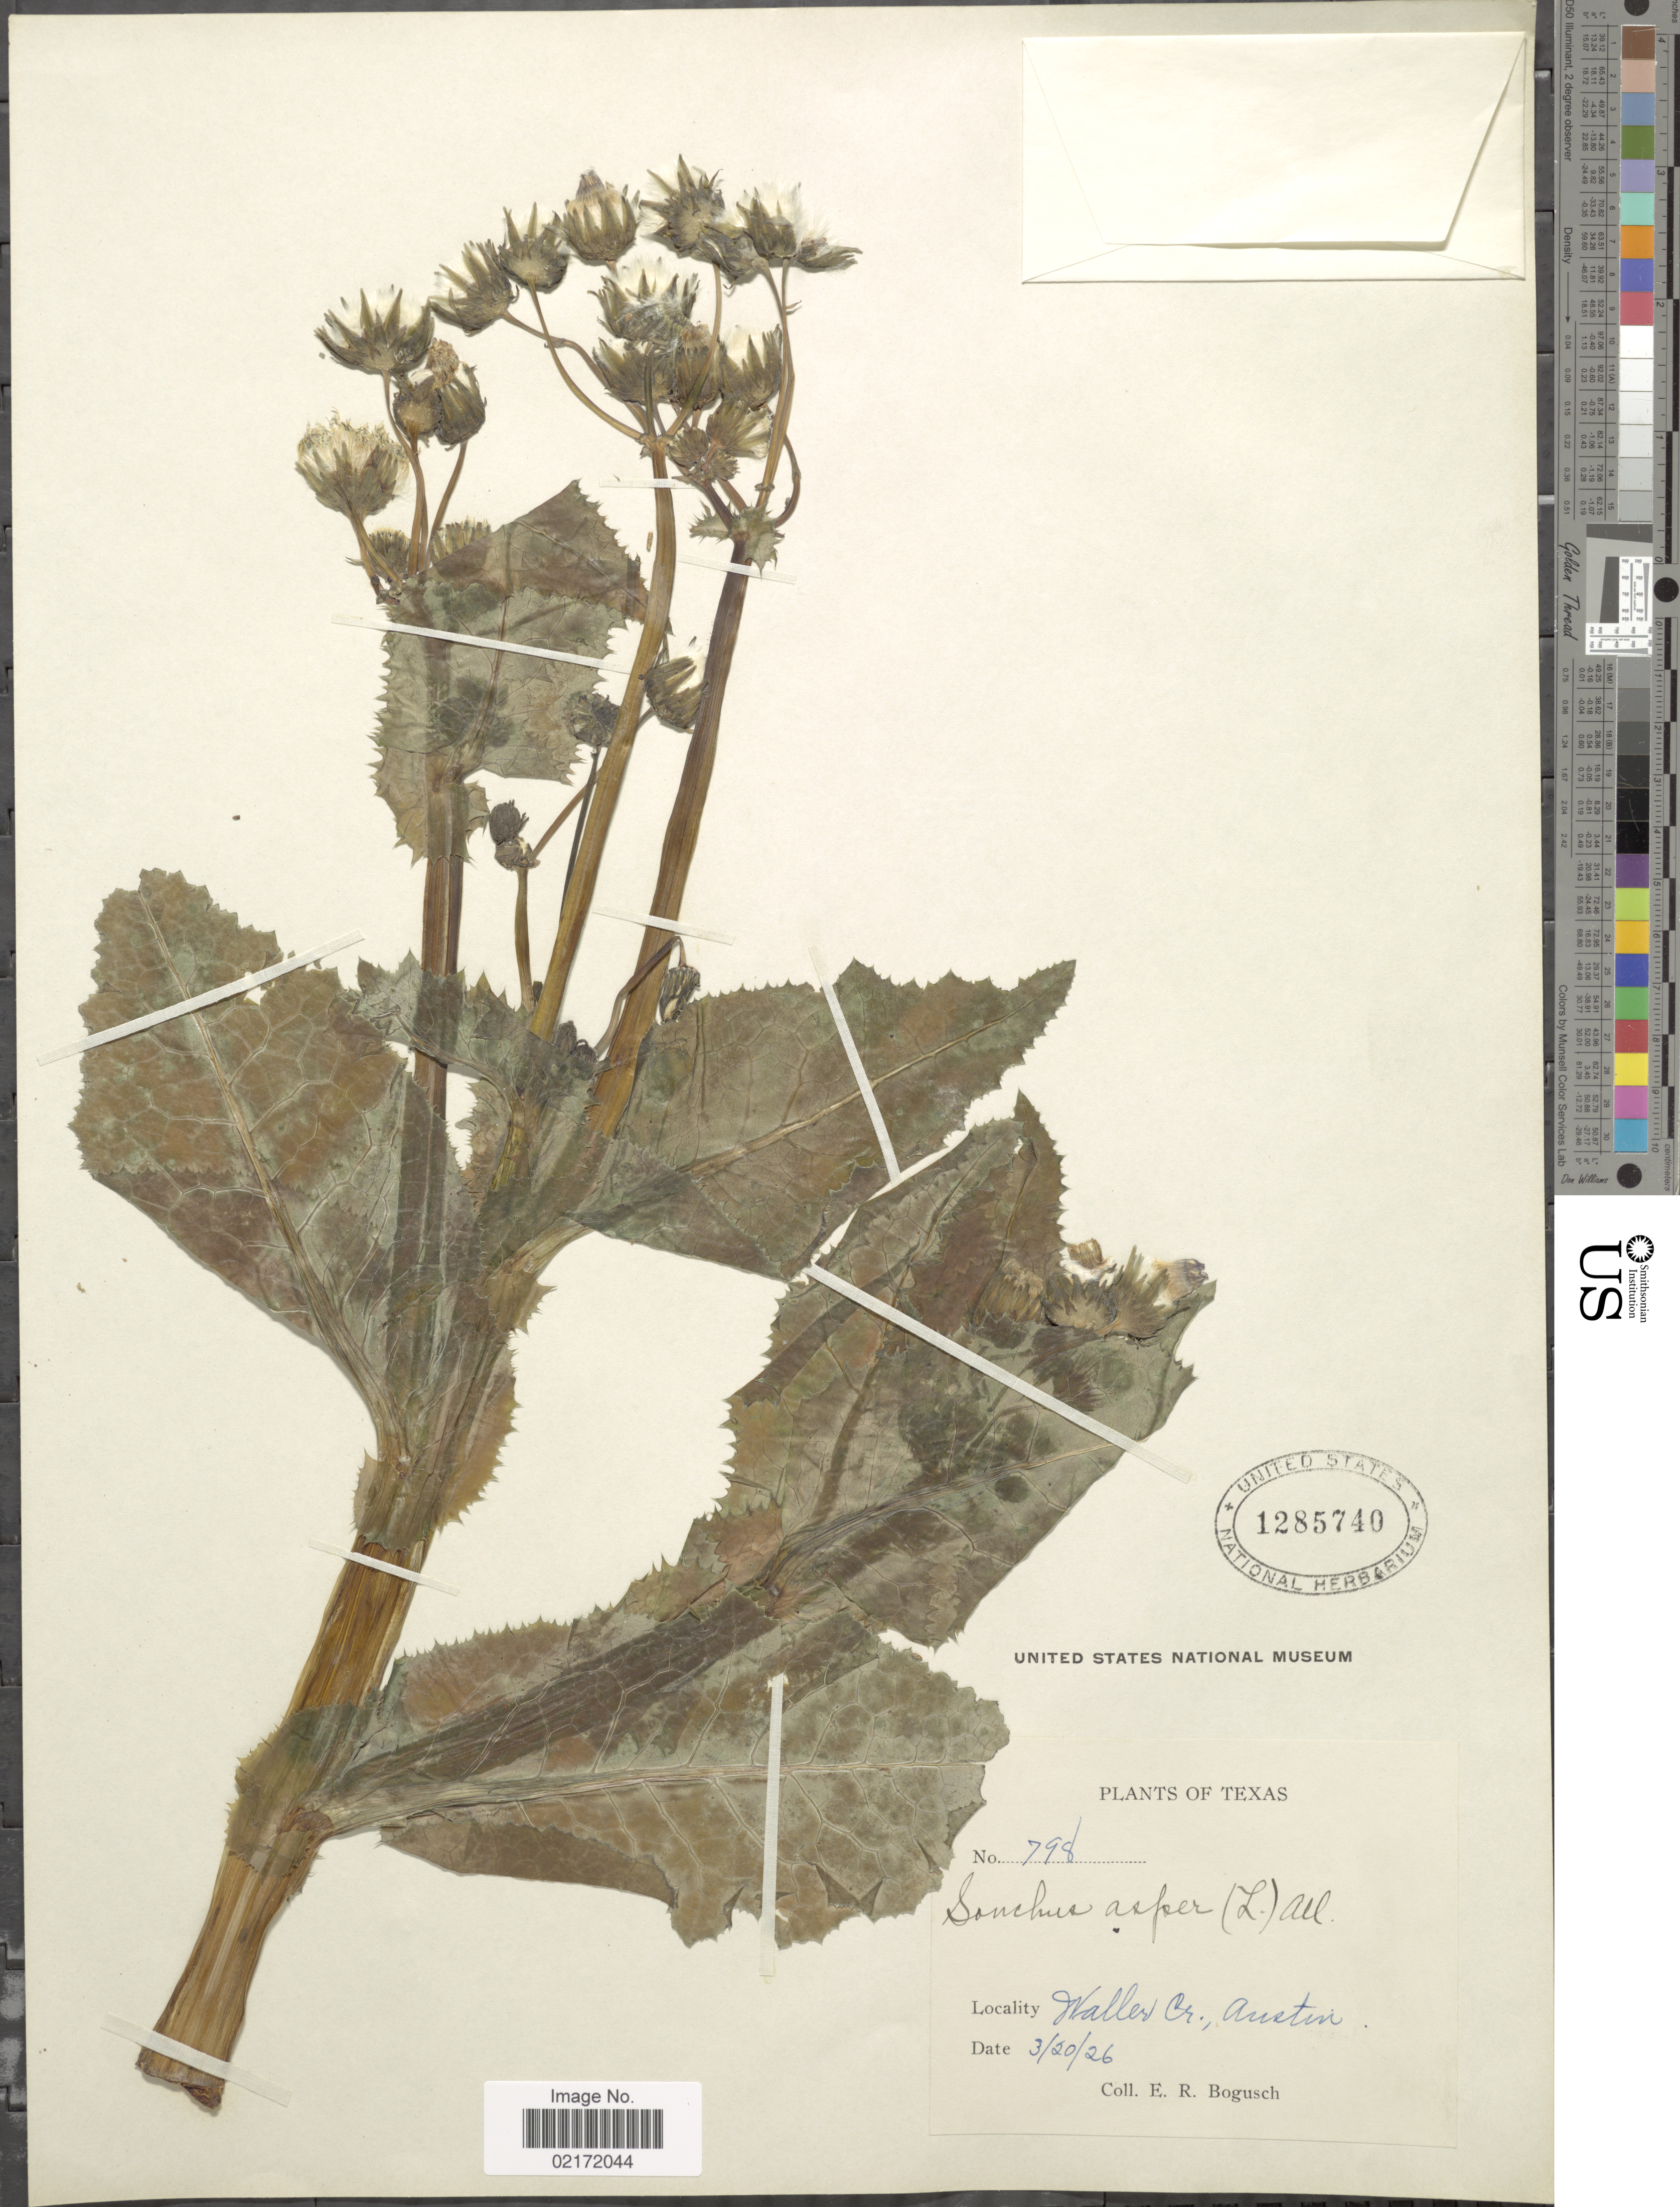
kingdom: Plantae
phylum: Tracheophyta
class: Magnoliopsida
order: Asterales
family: Asteraceae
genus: Sonchus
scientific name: Sonchus asper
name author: (L.) Hill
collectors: E. Bogusch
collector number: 798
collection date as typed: Transcribed d/m/y: 20/3/26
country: United States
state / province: Texas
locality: Waller Cr., Austin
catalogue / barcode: US 1285740